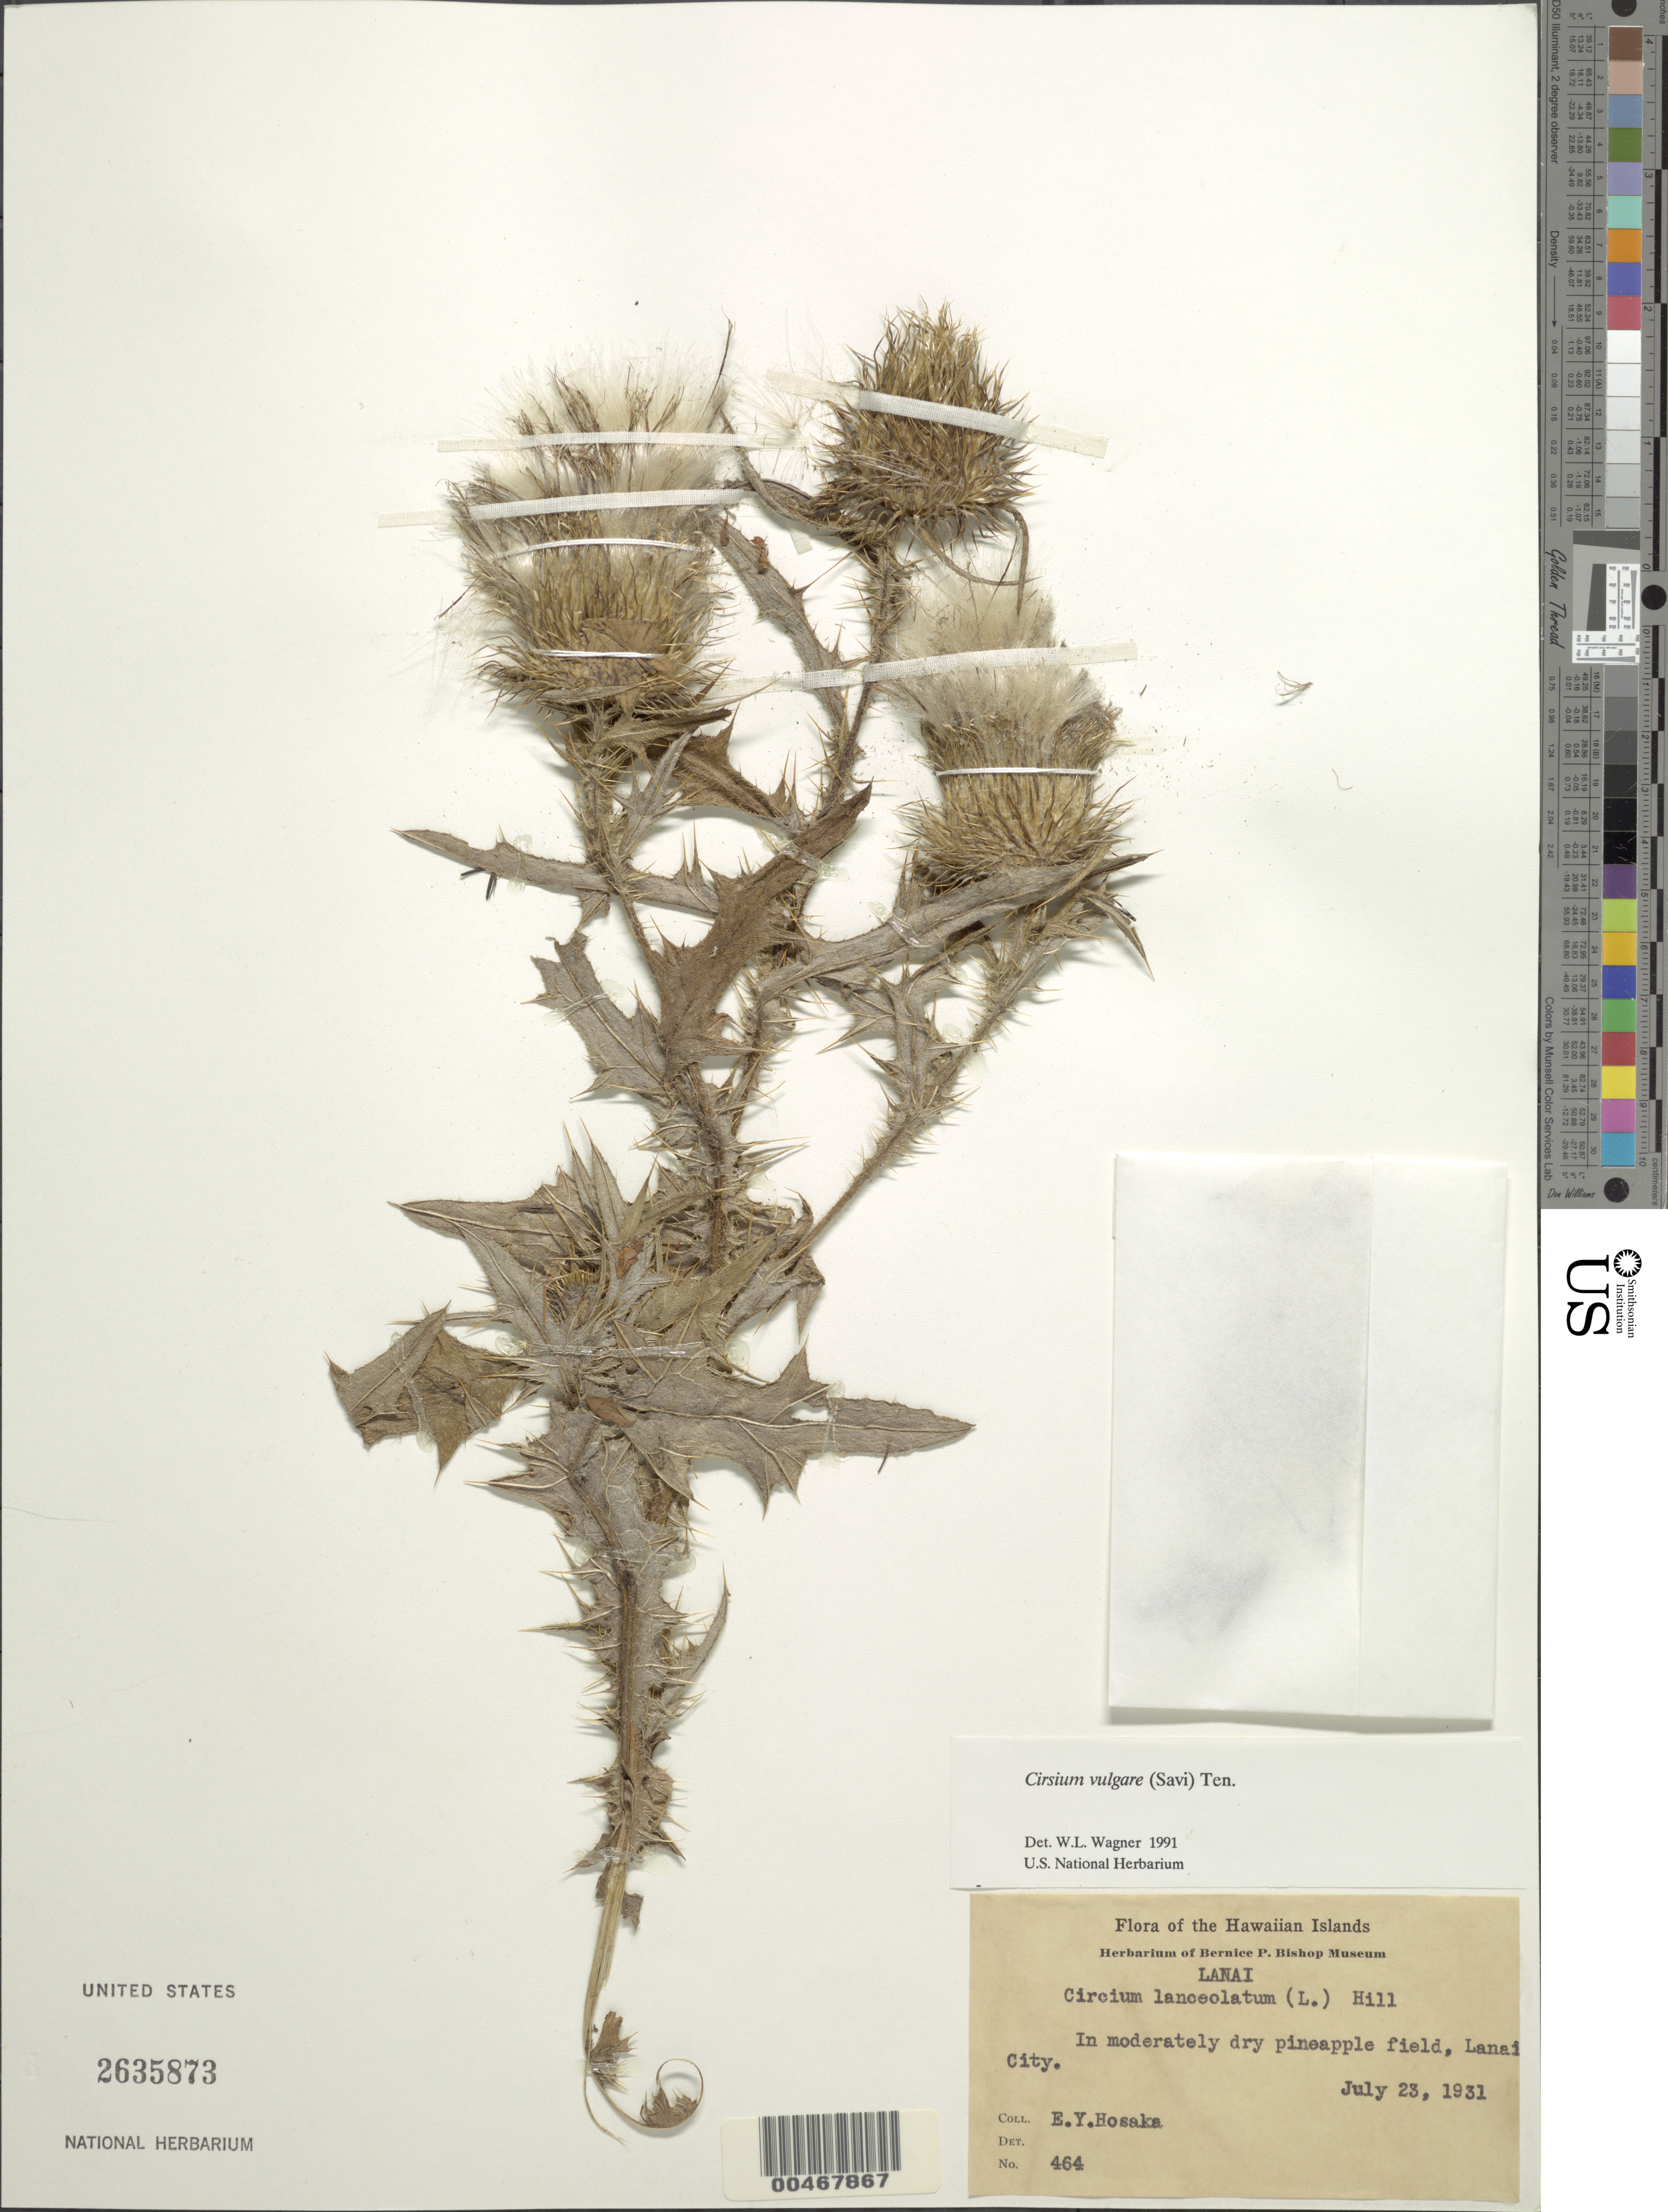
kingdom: Plantae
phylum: Tracheophyta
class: Magnoliopsida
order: Asterales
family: Asteraceae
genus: Cirsium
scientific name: Cirsium vulgare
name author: (Savi) Ten.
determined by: Wagner, W. L., (BOT), Smithsonian Institution - National Museum of Natural History (UNITED STATES)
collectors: E. Y. Hosaka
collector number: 464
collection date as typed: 23 Jul 1931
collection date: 1931-07-23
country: United States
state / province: Hawaii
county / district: Maui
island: Lana'i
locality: Lanai City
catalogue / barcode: US 2635873